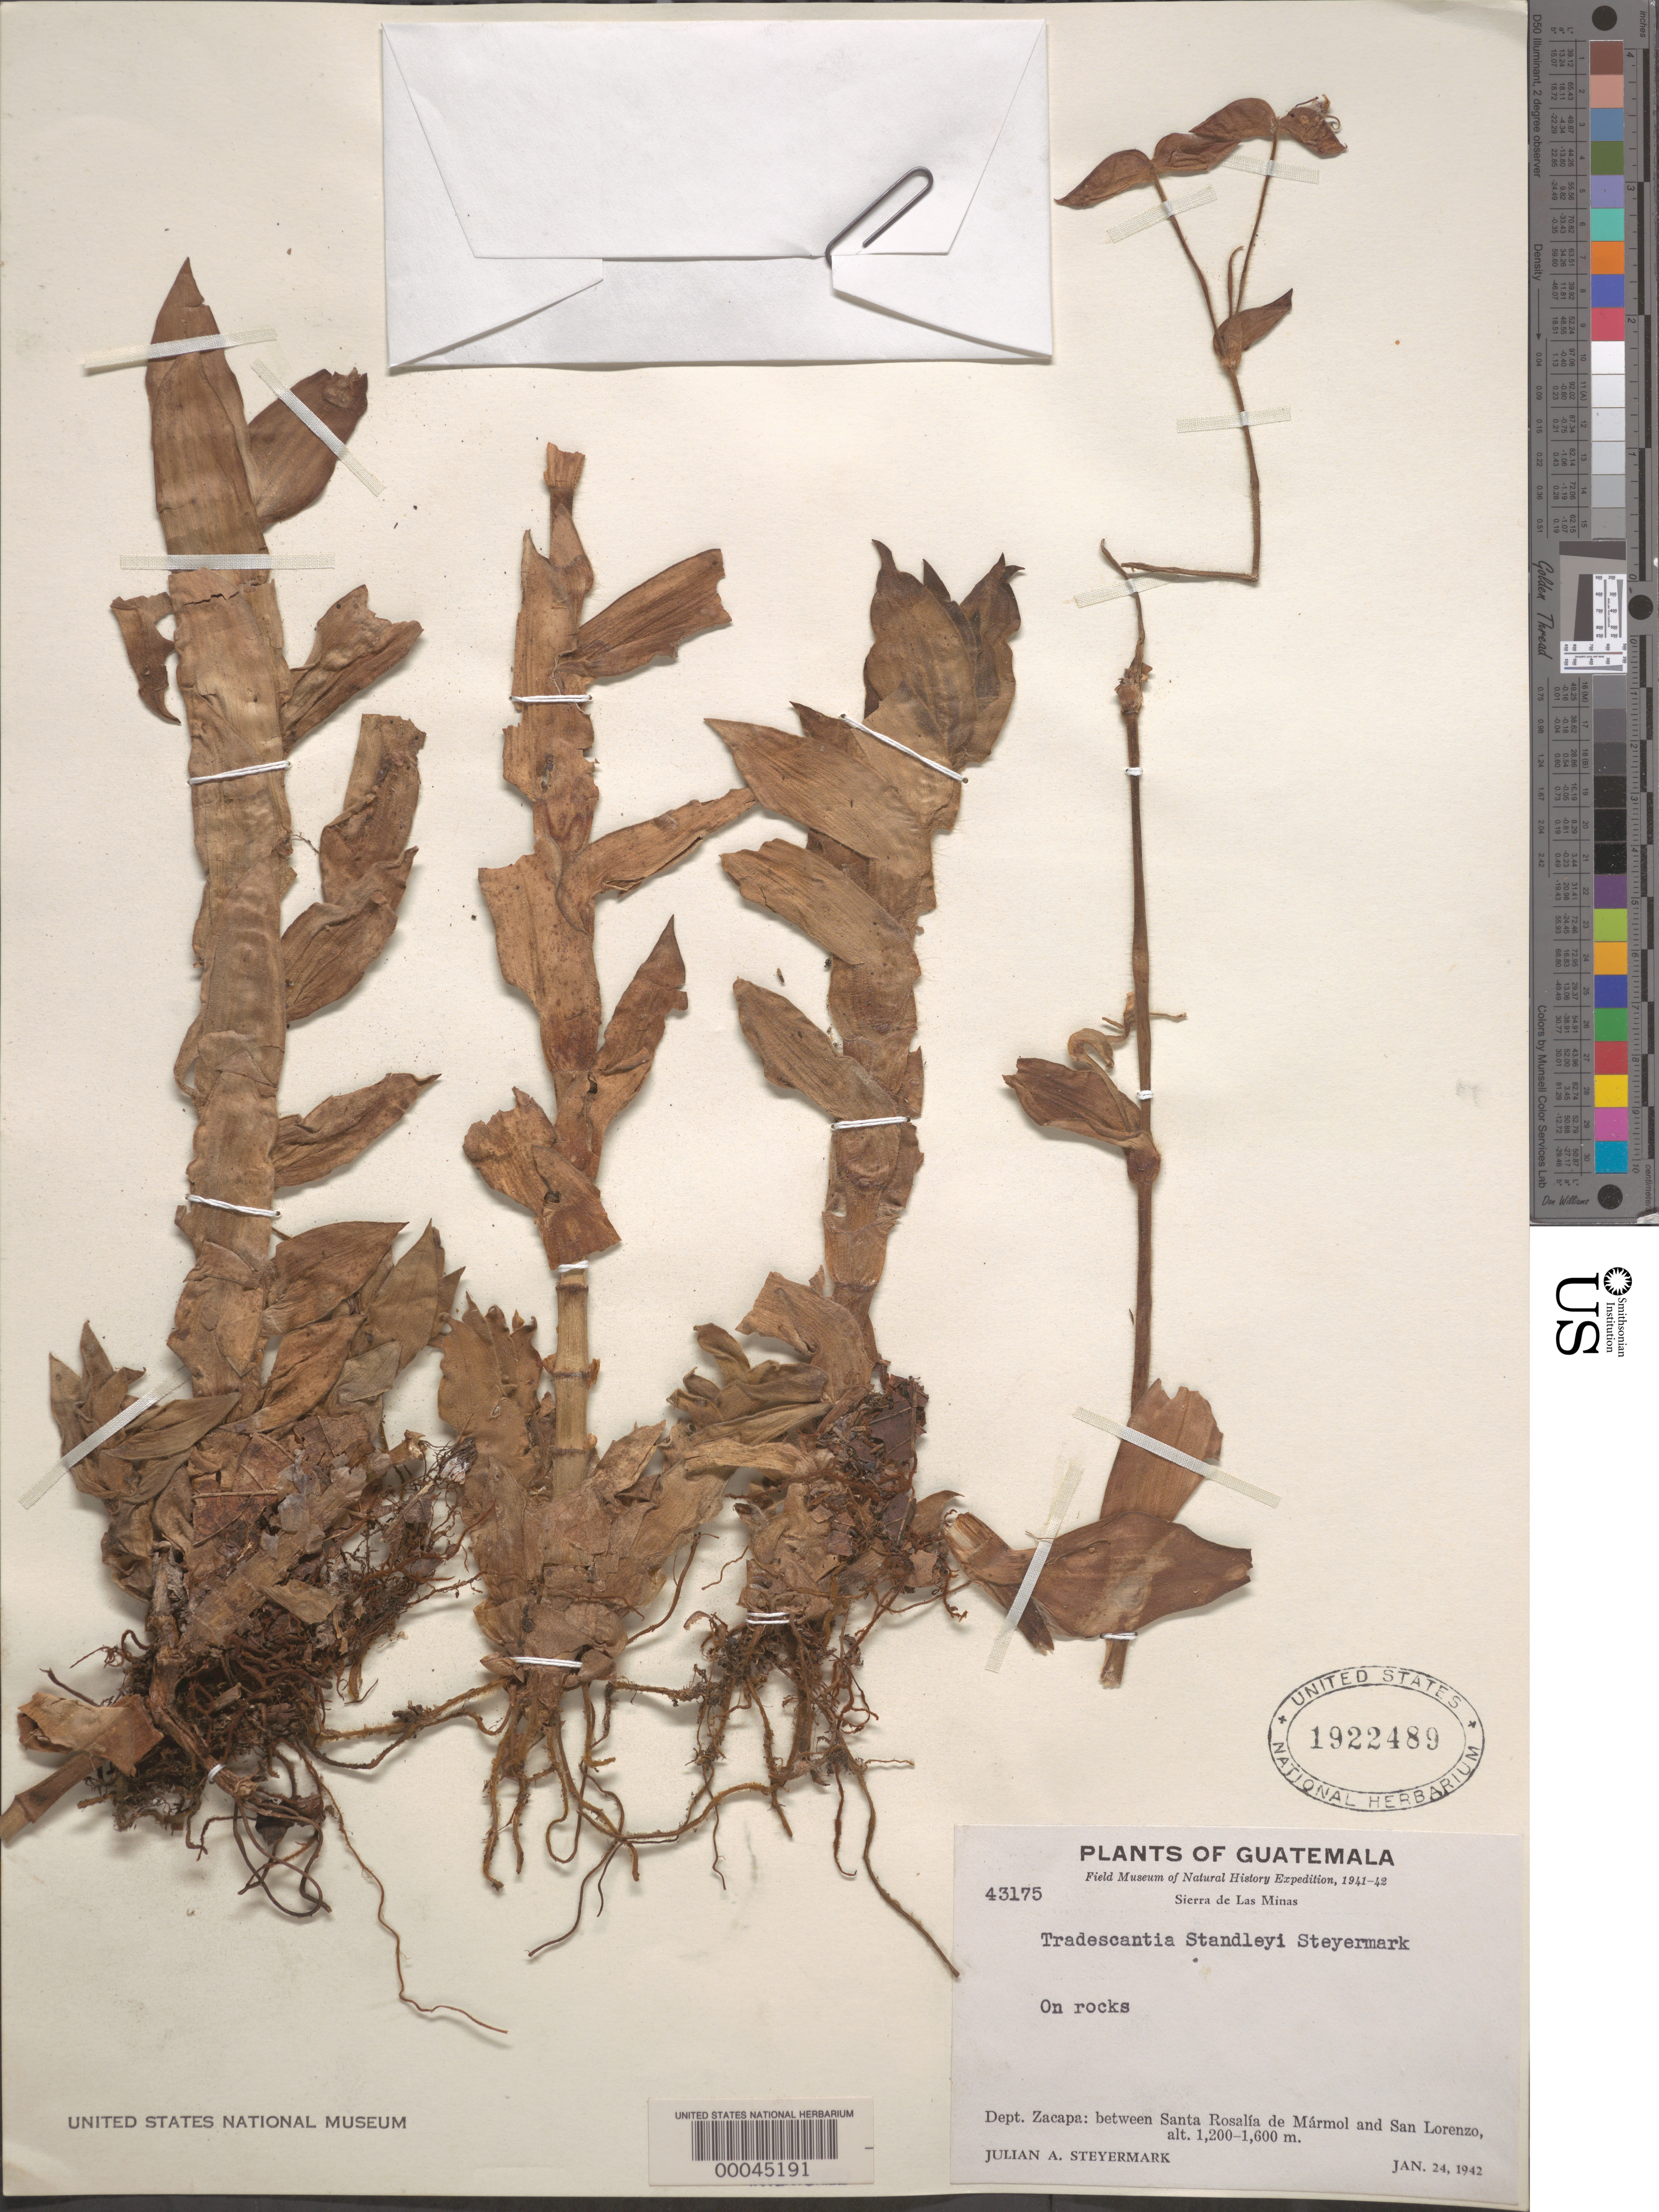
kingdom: Plantae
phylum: Tracheophyta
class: Liliopsida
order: Commelinales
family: Commelinaceae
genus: Tradescantia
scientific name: Tradescantia standleyi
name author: Steyerm.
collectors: J. Steyermark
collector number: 43175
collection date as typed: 24 Jan 1942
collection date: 1942-01-24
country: Guatemala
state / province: Zacapa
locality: Between Santa Rosalia de marmol and San Lorenzo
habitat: On rocks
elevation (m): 1200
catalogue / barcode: US 1922489